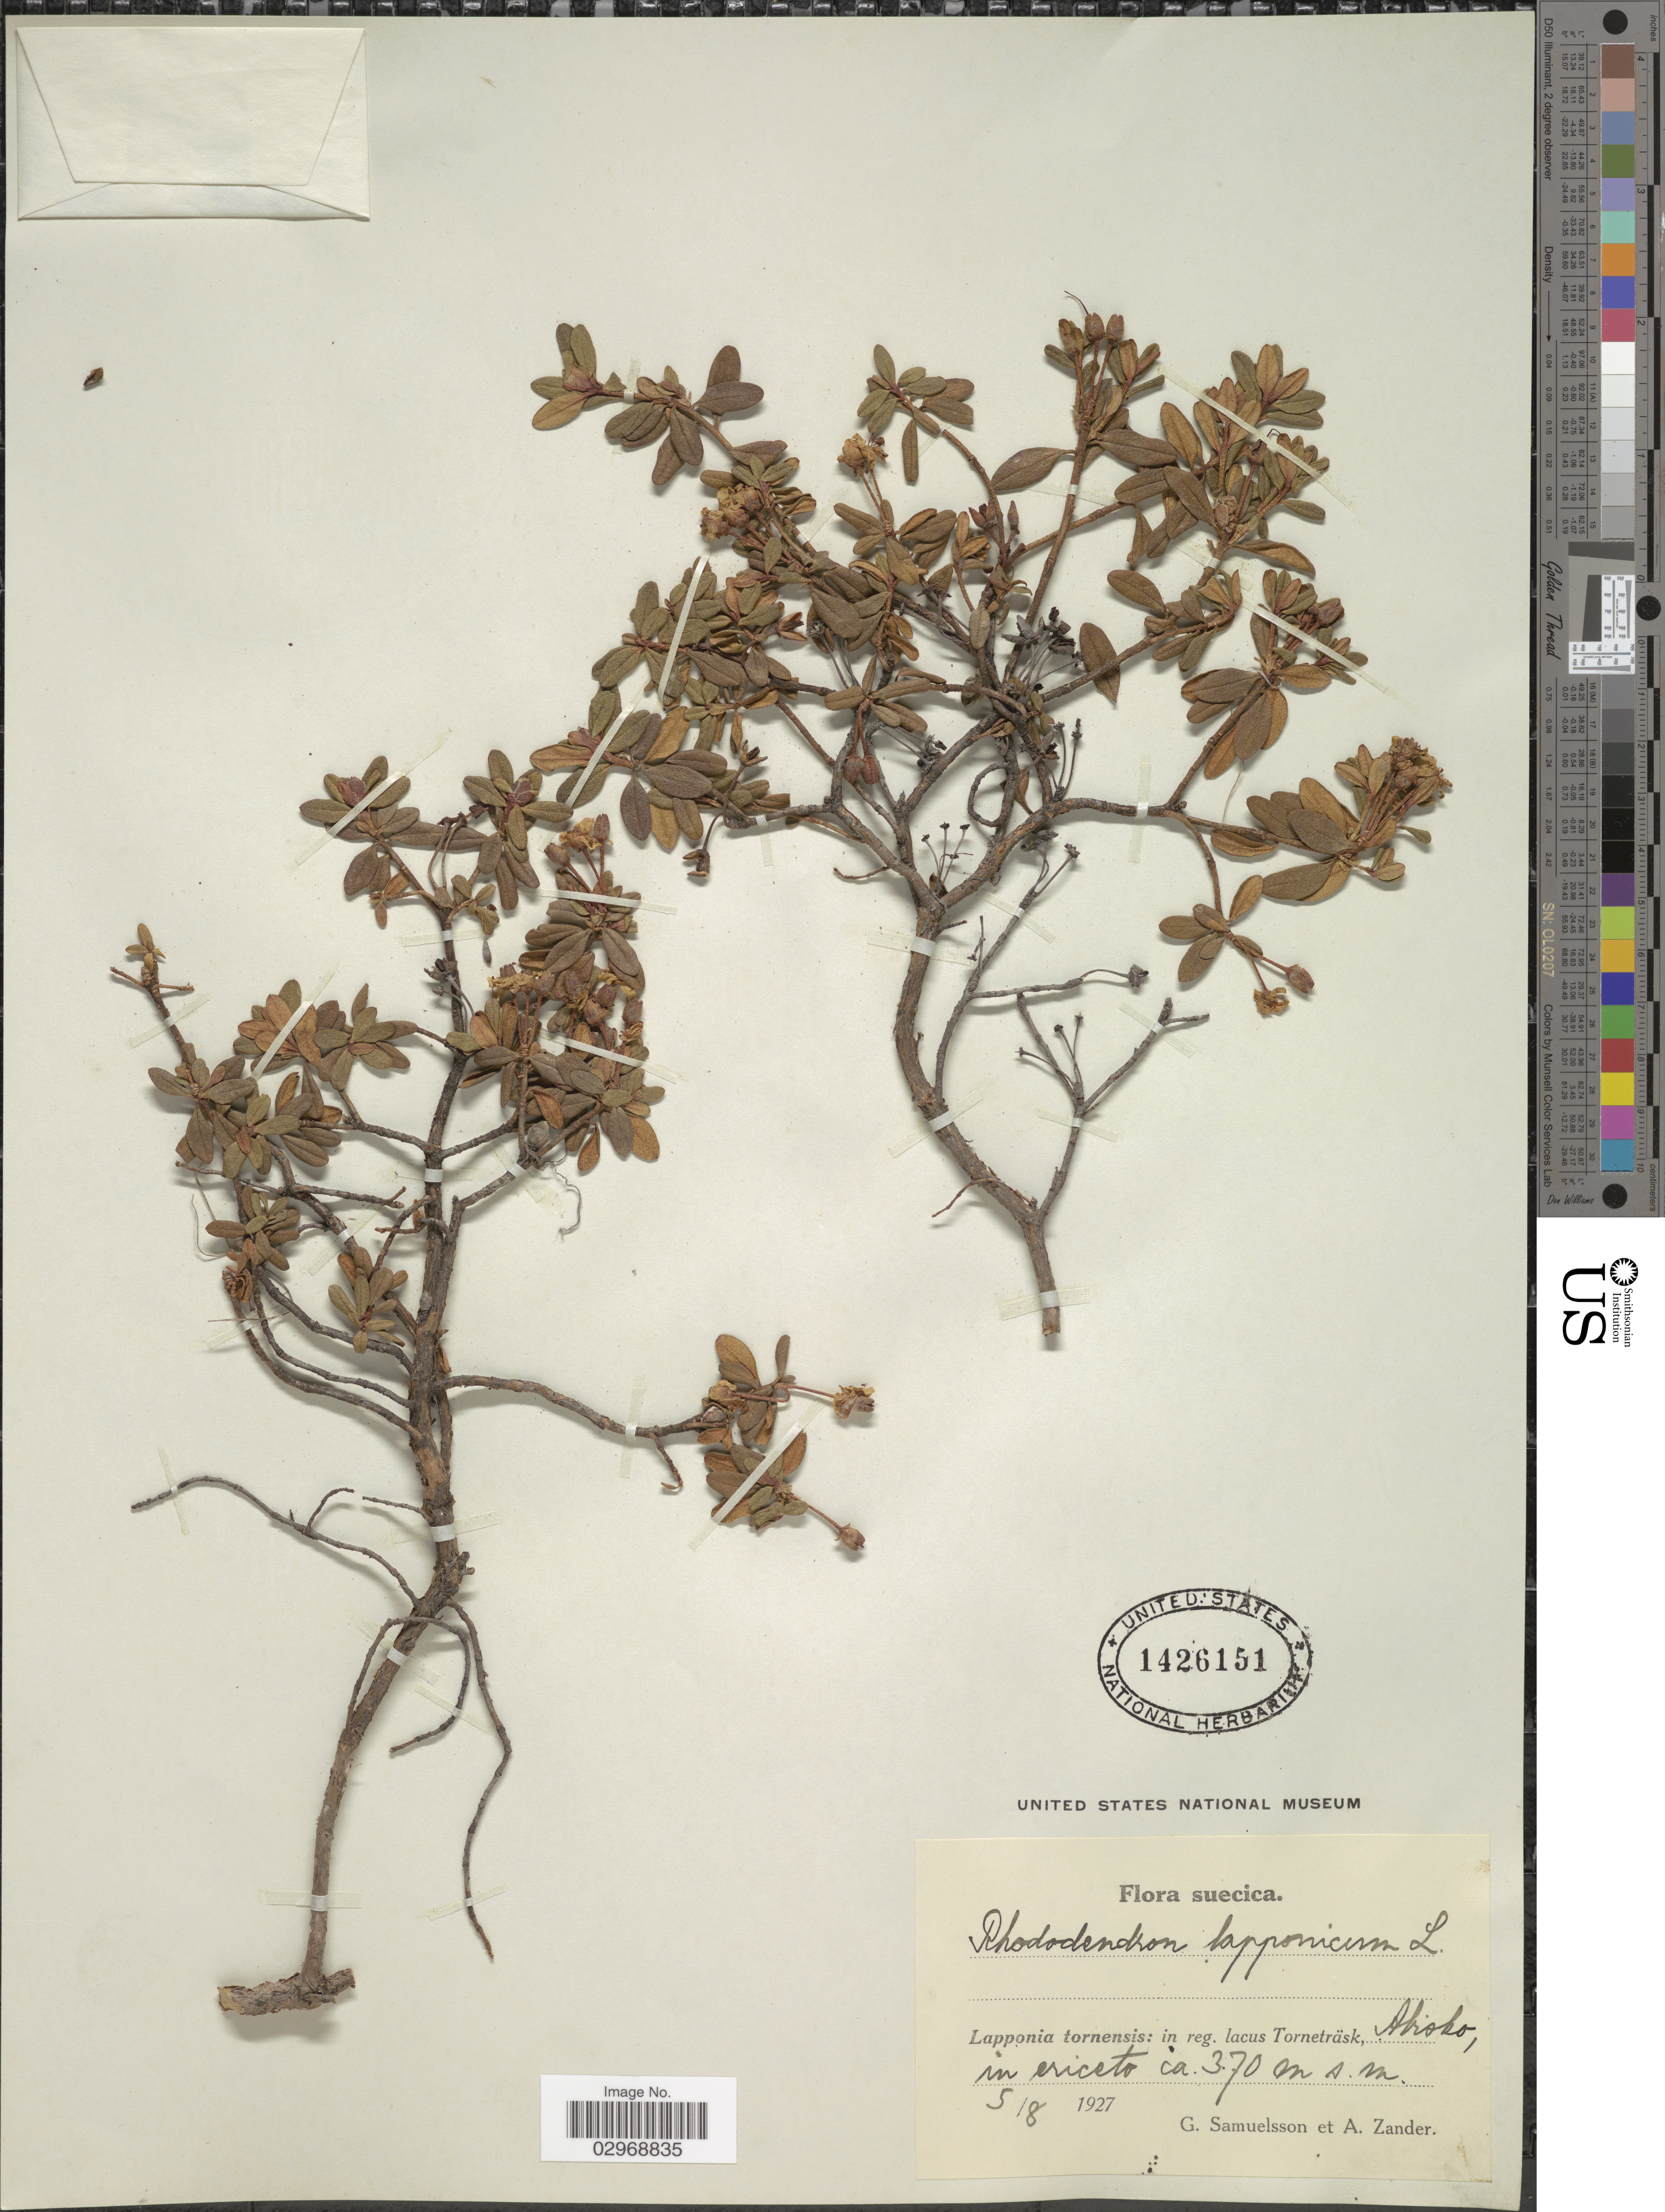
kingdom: Plantae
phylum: Tracheophyta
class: Magnoliopsida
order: Ericales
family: Ericaceae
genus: Rhododendron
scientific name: Rhododendron lapponicum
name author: (L.) Wahlenb.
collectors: G. Samuelsson & A. Zander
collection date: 1927-08-05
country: Sweden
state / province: Norrbotten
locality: Suecica. Lapponia tornensis: in reg. lacus Torneträsk, Abisko, in ericeto.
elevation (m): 370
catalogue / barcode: US 1426151